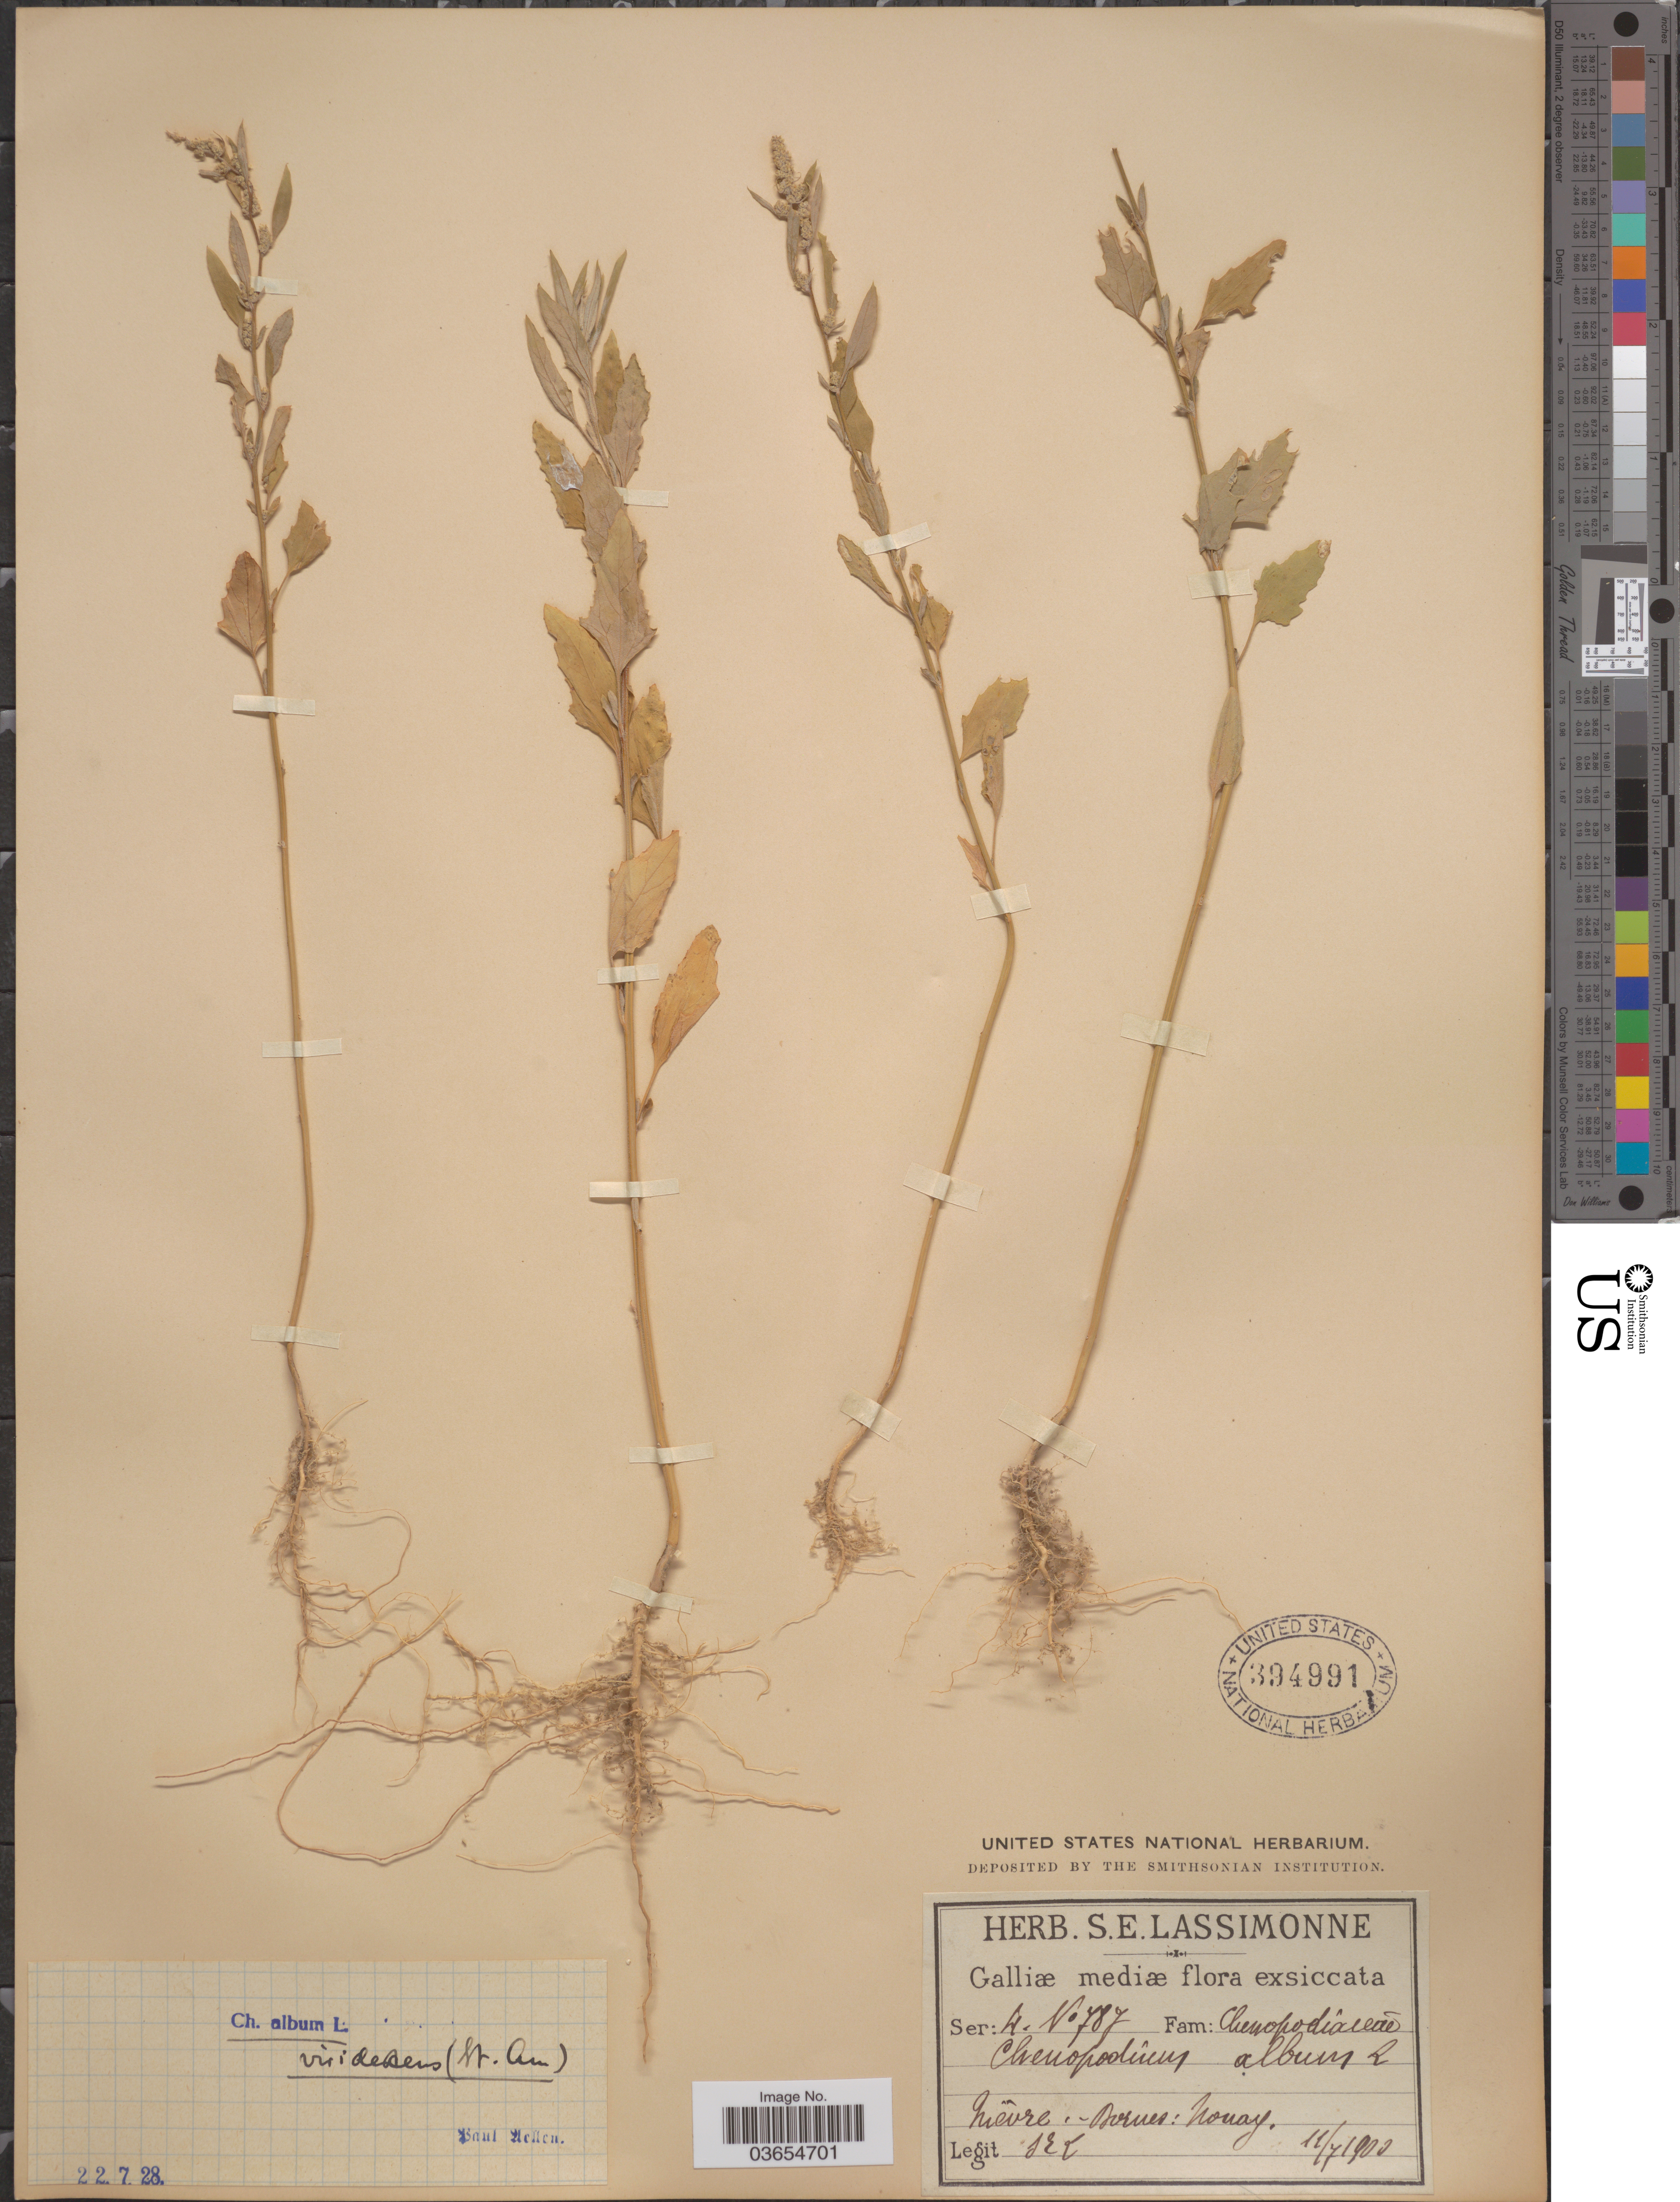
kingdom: Plantae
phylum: Tracheophyta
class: Magnoliopsida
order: Caryophyllales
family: Amaranthaceae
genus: Chenopodium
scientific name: Chenopodium album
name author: L.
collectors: S. Lassimonne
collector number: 787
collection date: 1900-07-11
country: France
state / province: Bourgogne-Franche-Comté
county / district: Nièvre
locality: Galliæ mediæ [Central France]. Nièvre - Dornes: Nonay.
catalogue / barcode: US 394991